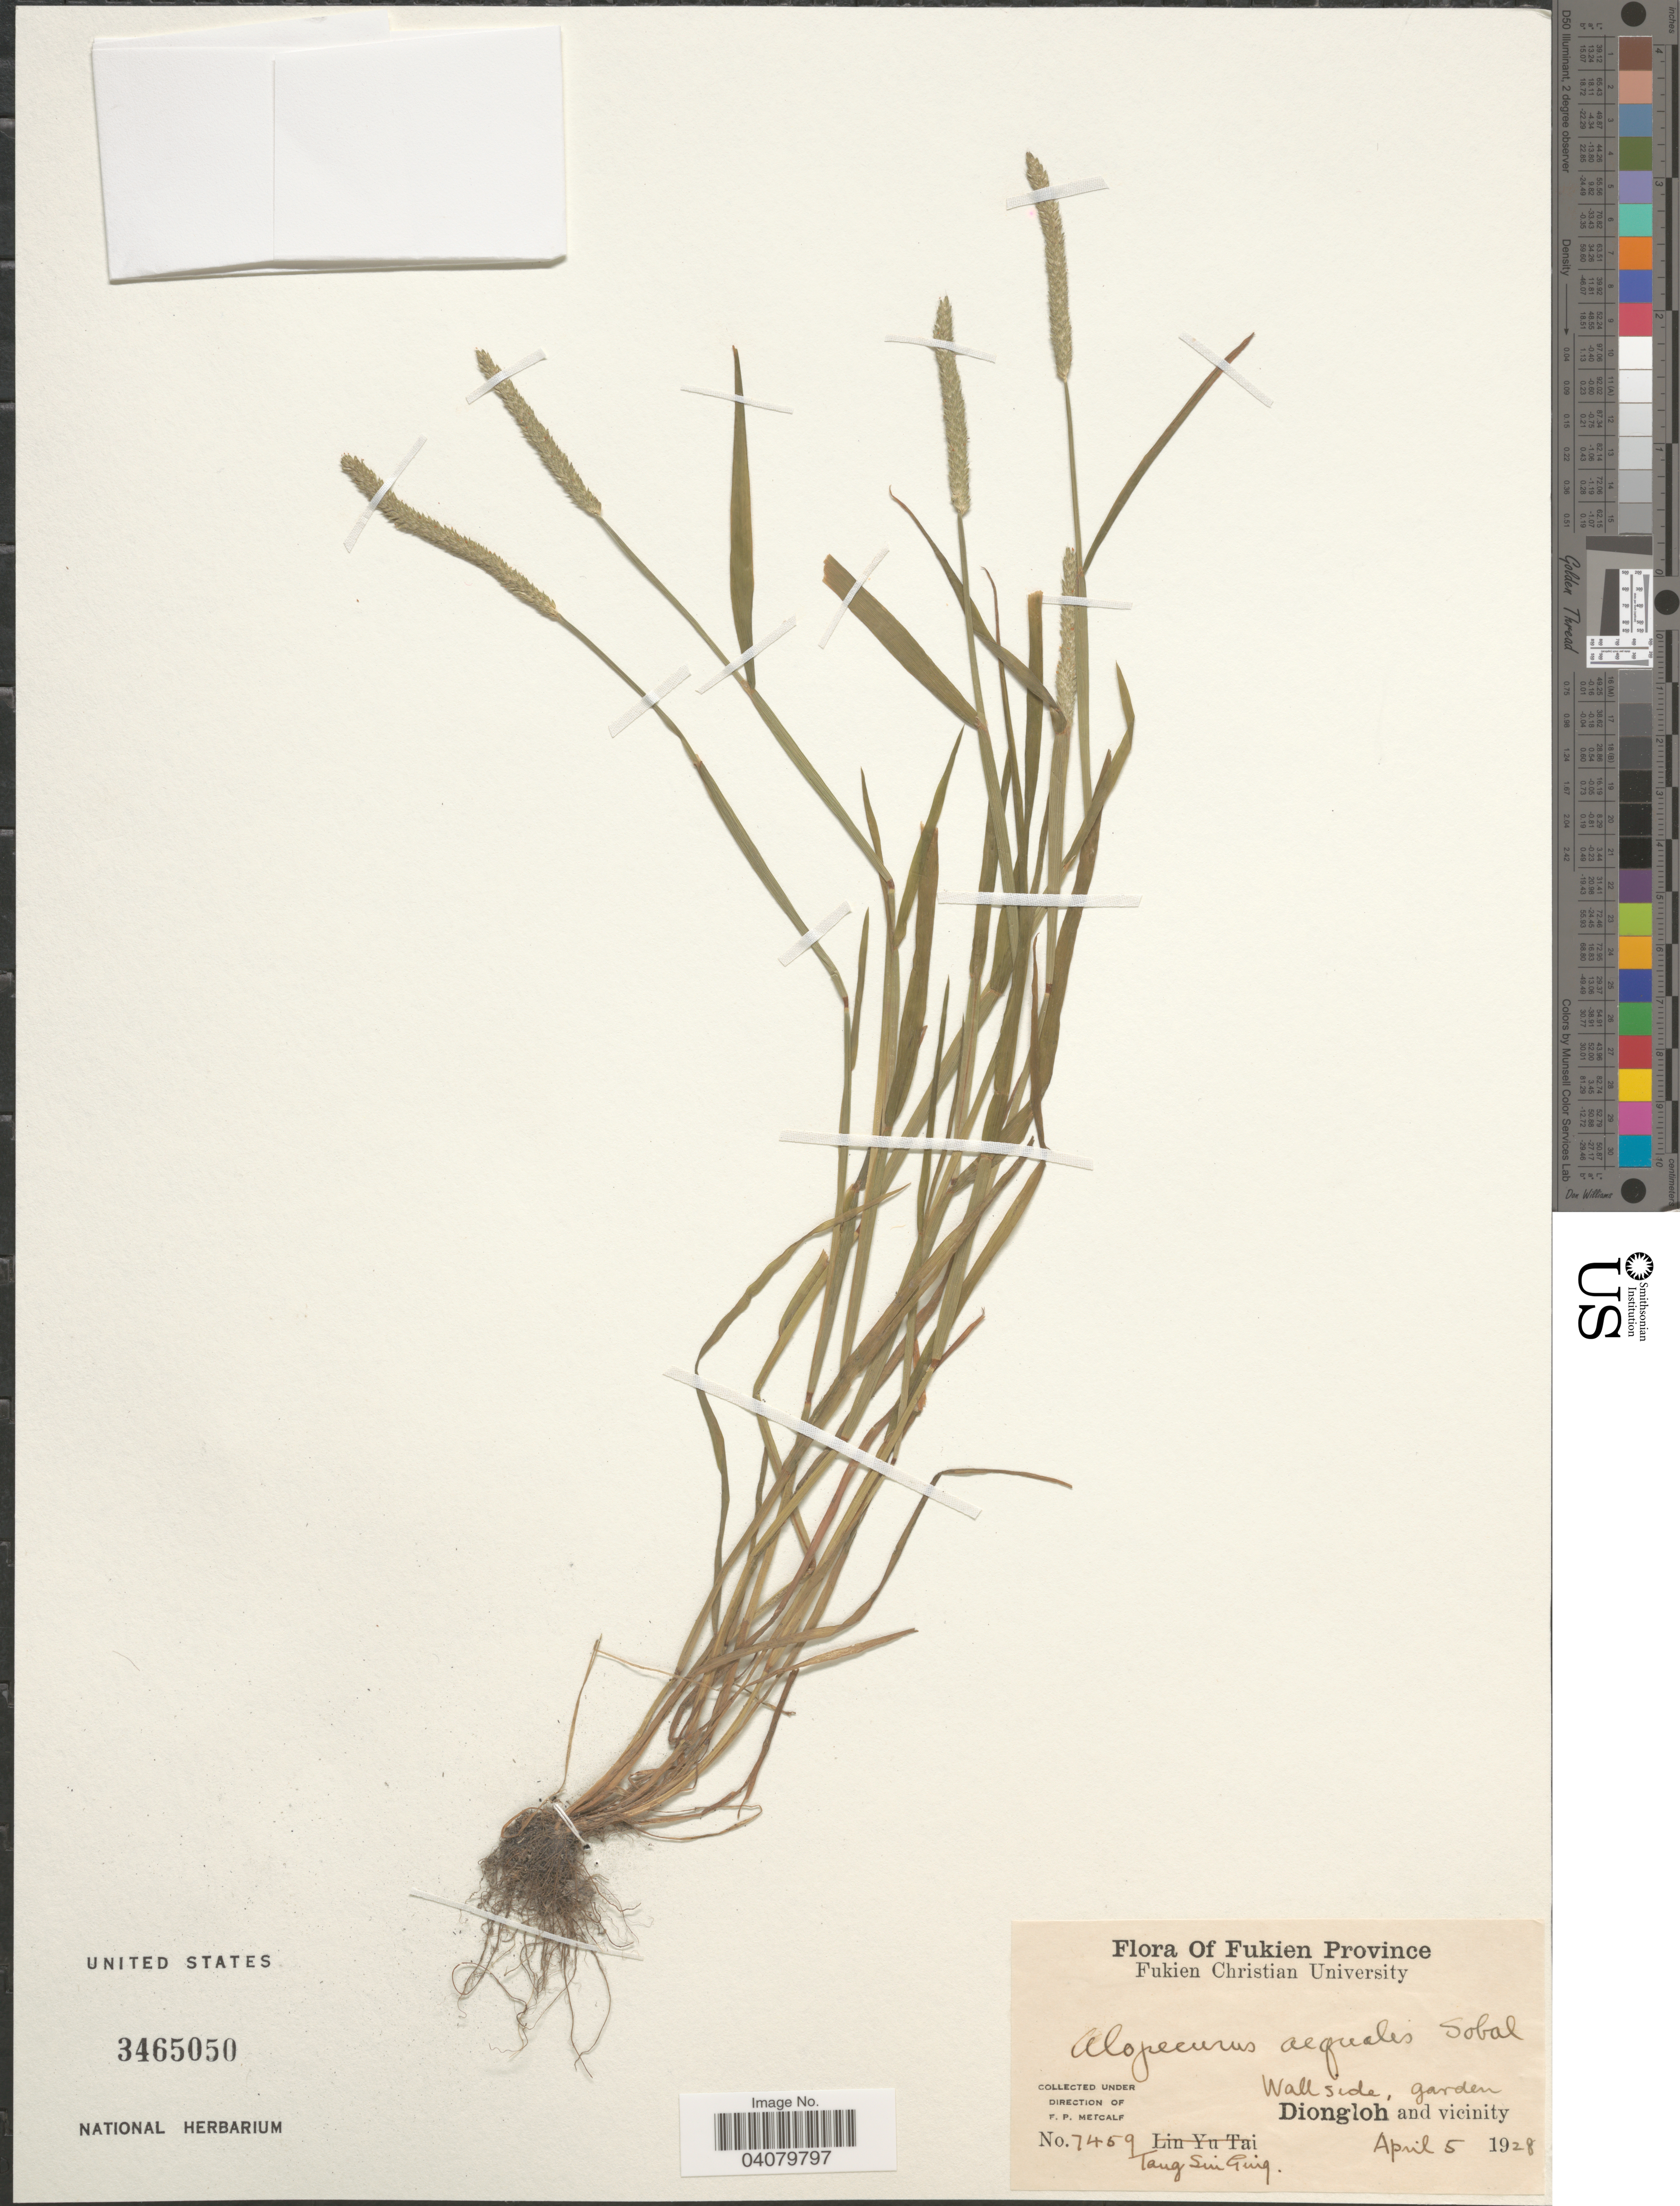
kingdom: Plantae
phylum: Tracheophyta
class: Liliopsida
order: Poales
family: Poaceae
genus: Alopecurus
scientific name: Alopecurus aequalis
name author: Sobol.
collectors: T. Ging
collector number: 7459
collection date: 1928-04-05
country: China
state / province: Fujian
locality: Fukien Province. Wall side, garden Diongloh and vicinity.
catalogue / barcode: US 3465050